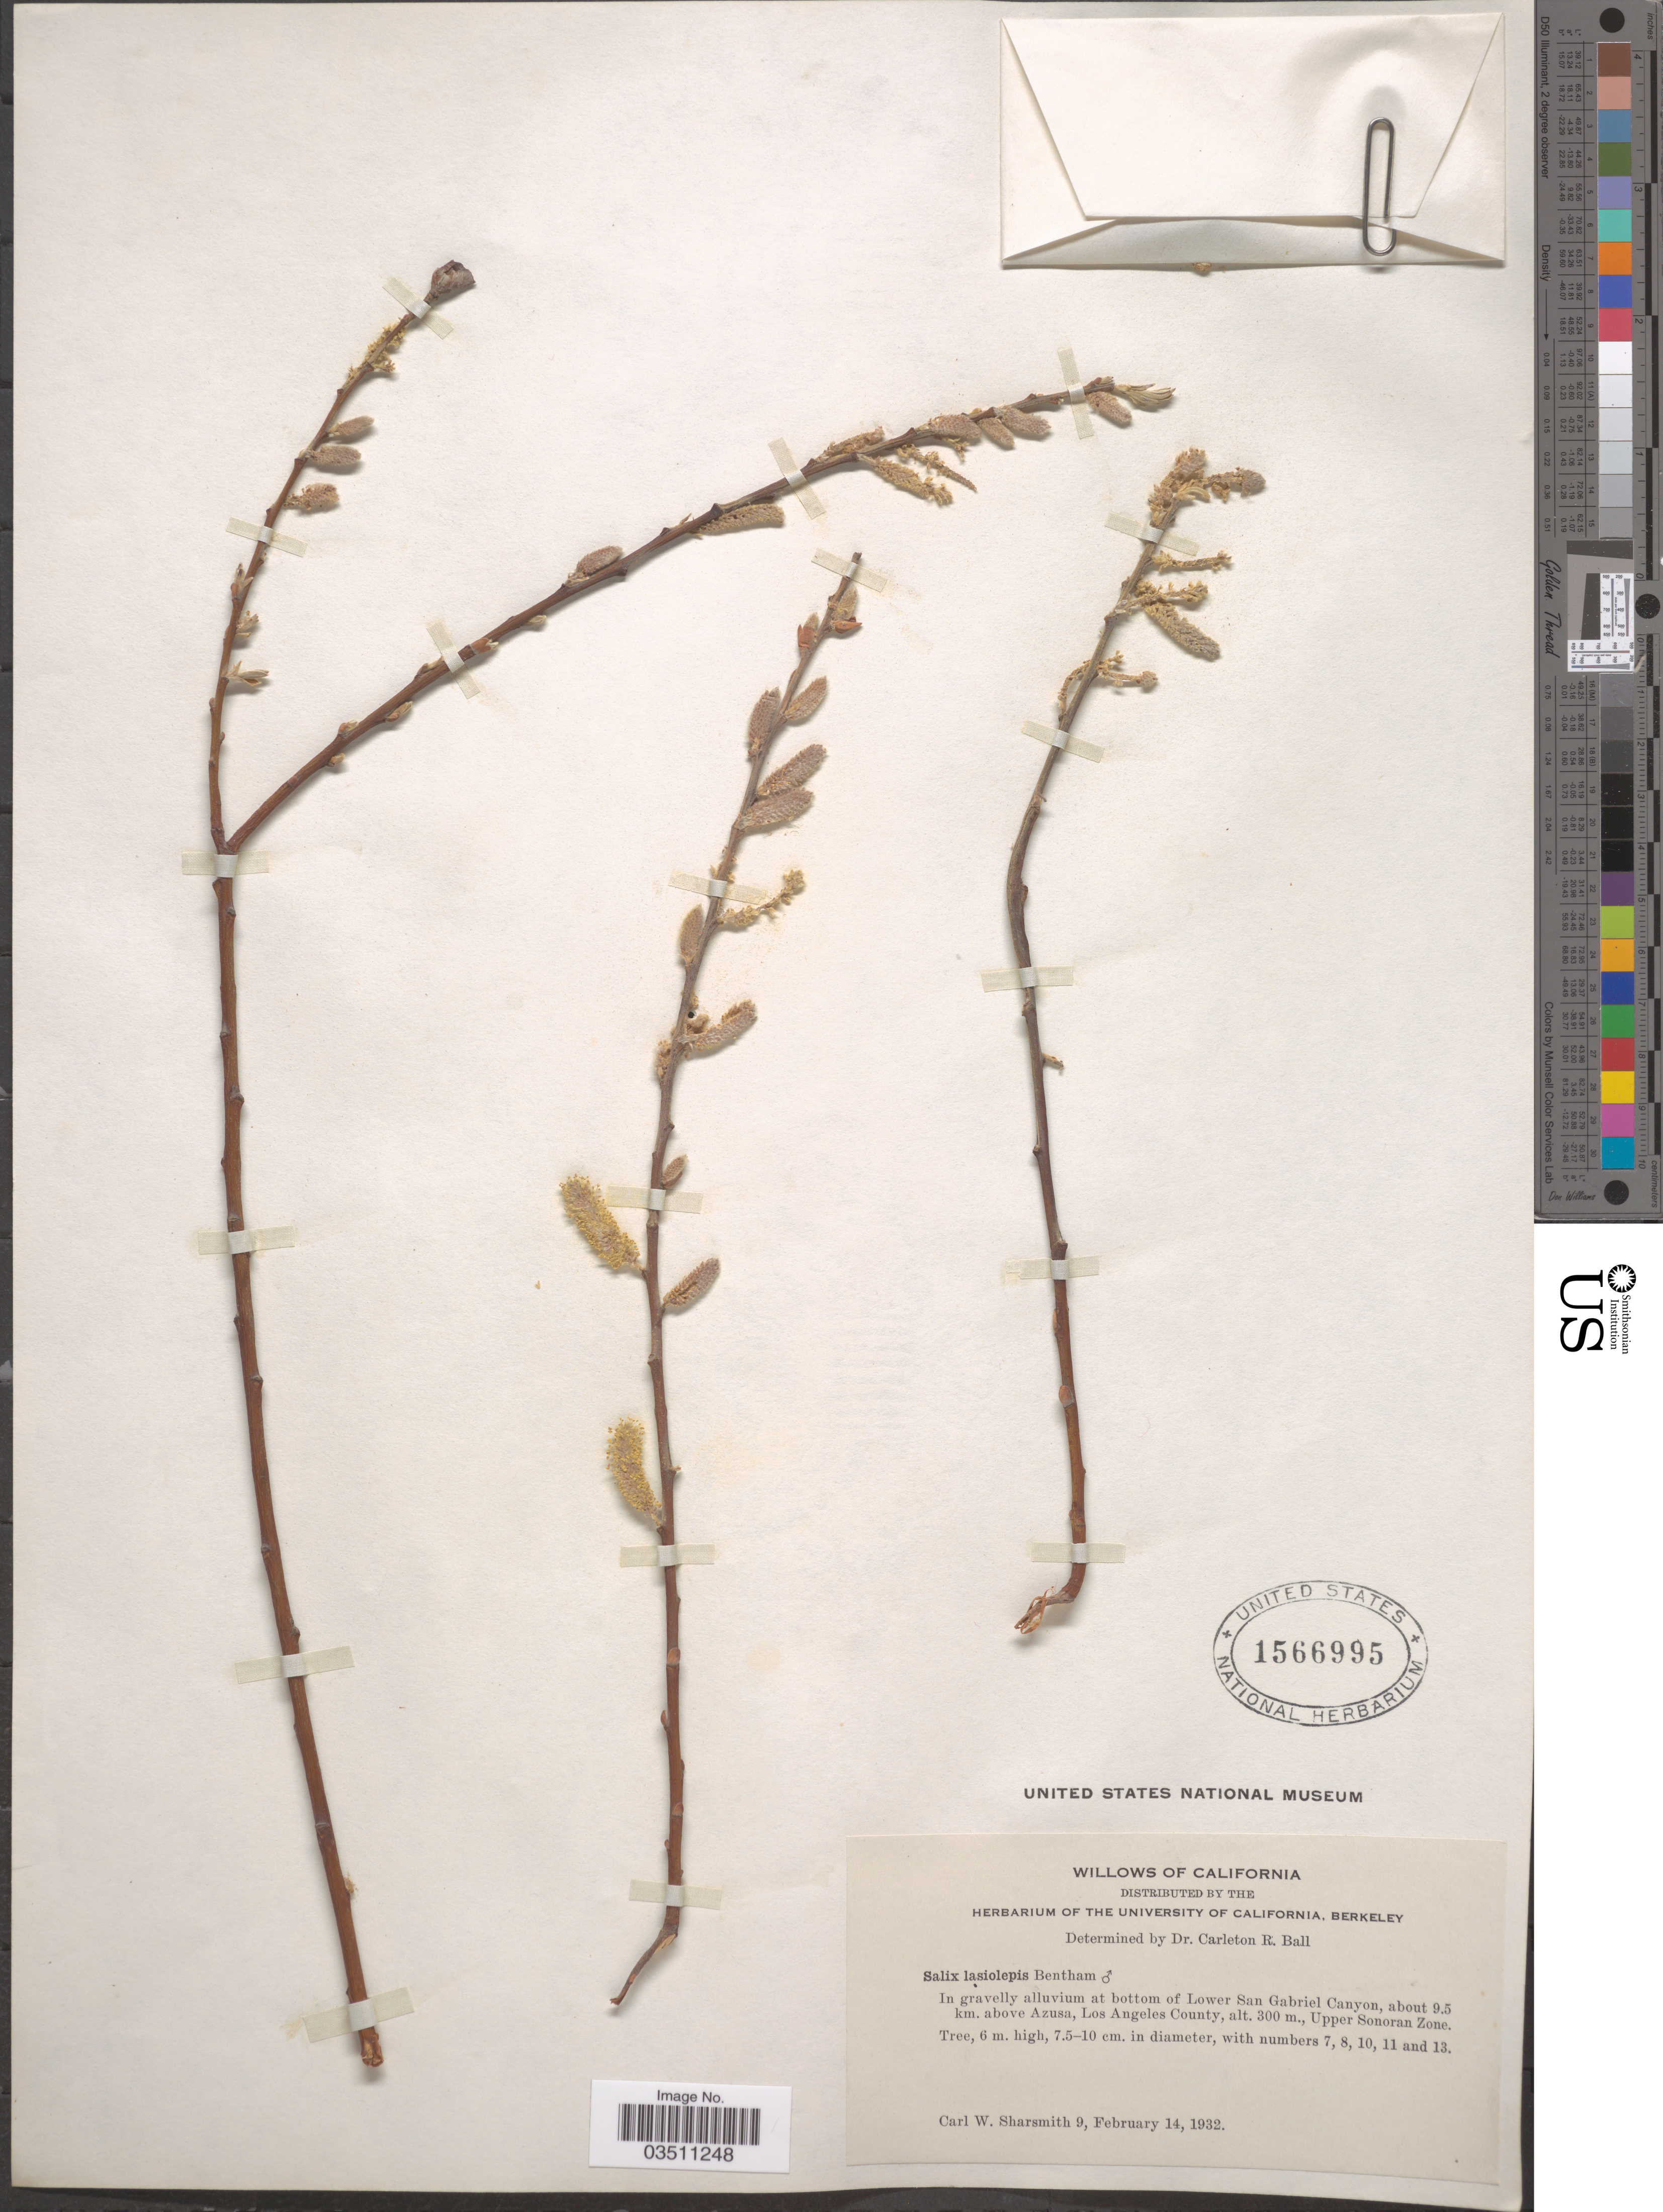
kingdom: Plantae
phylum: Tracheophyta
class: Magnoliopsida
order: Malpighiales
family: Salicaceae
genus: Salix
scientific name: Salix lasiolepis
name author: Benth.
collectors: C. Sharsmith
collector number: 9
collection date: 1932-02-14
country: United States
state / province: California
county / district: Los Angeles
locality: In gravelly alluvium at bottom of Lower San Gabriel Canyon, about 9.5 km. above Azusa, Los Angeles County, Upper Sonoran Zone.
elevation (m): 300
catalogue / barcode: US 1566995